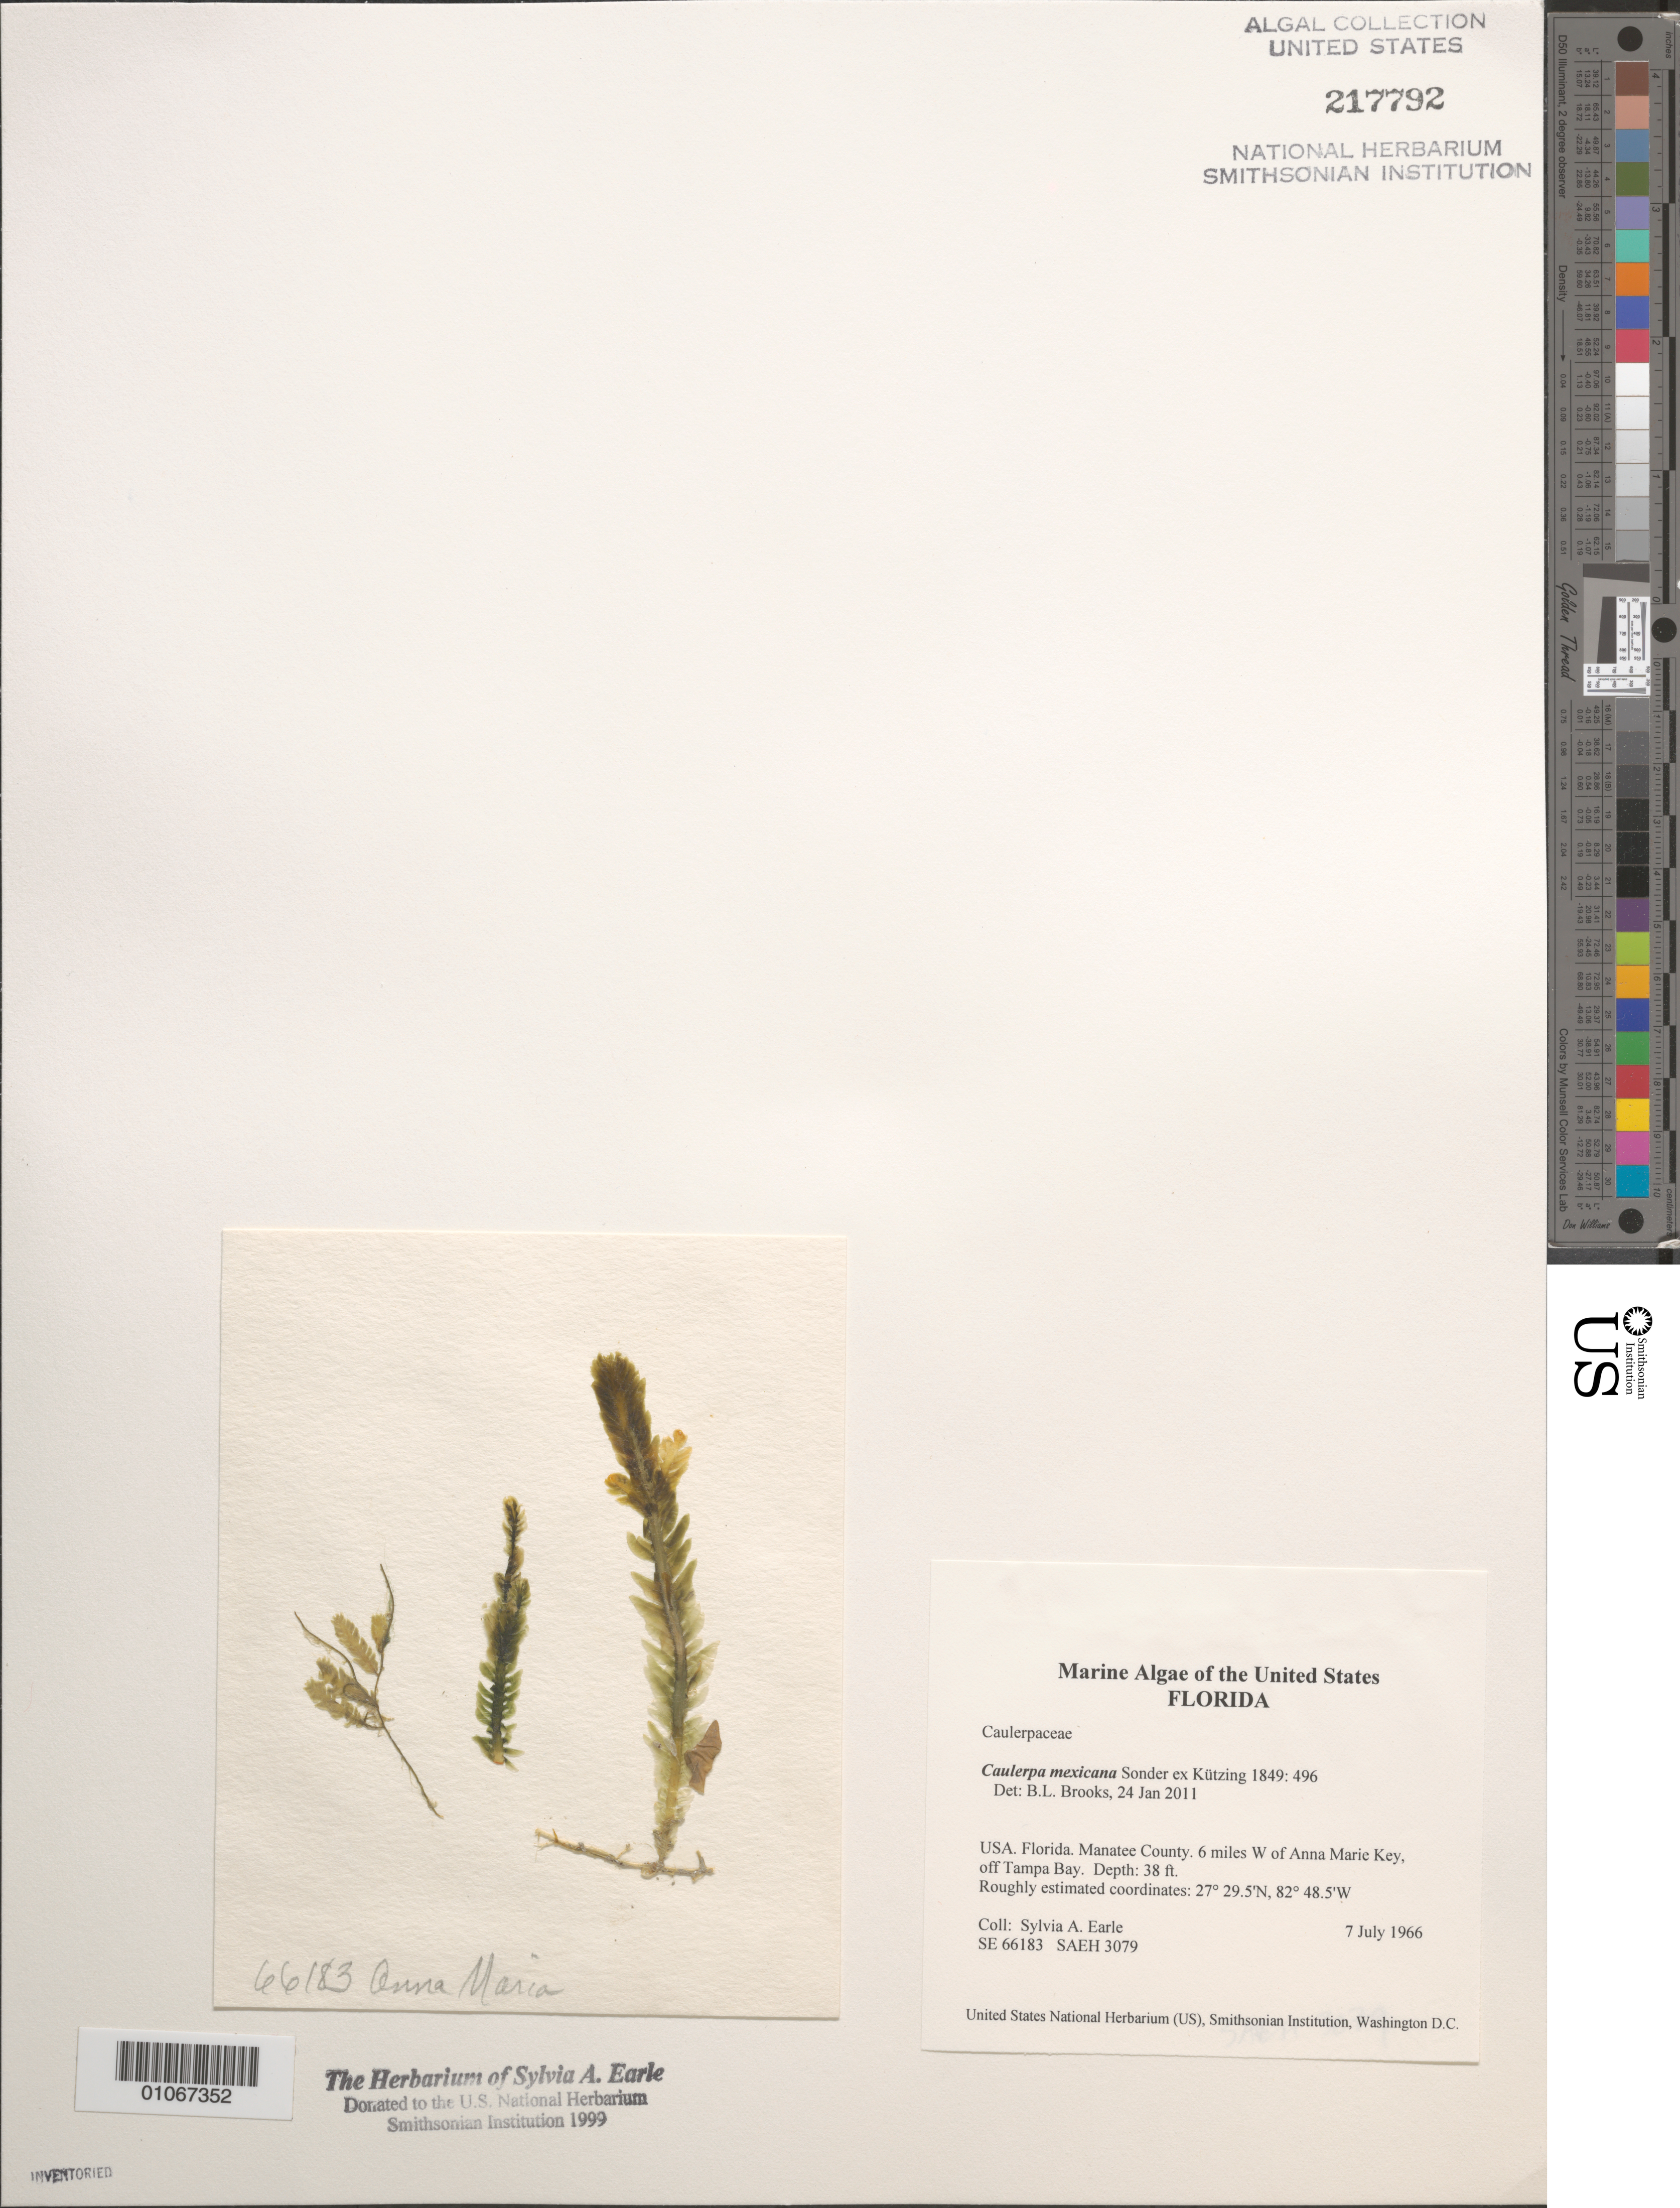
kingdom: Plantae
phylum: Chlorophyta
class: Ulvophyceae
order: Bryopsidales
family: Caulerpaceae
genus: Caulerpa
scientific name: Caulerpa mexicana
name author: Sond. ex Kütz.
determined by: Brooks, B. L., (BOT), Smithsonian Institution - National Museum of Natural History (UNITED STATES)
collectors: S. A. Earle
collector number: SE 66183 & SAEH 3079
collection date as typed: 07 Jul 1966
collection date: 1966-07-07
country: United States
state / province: Florida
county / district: Manatee County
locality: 6 miles west of Anna Marie Key, off Tampa Bay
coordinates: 27 29.5'N, 82 48.5'W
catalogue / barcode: US 217792